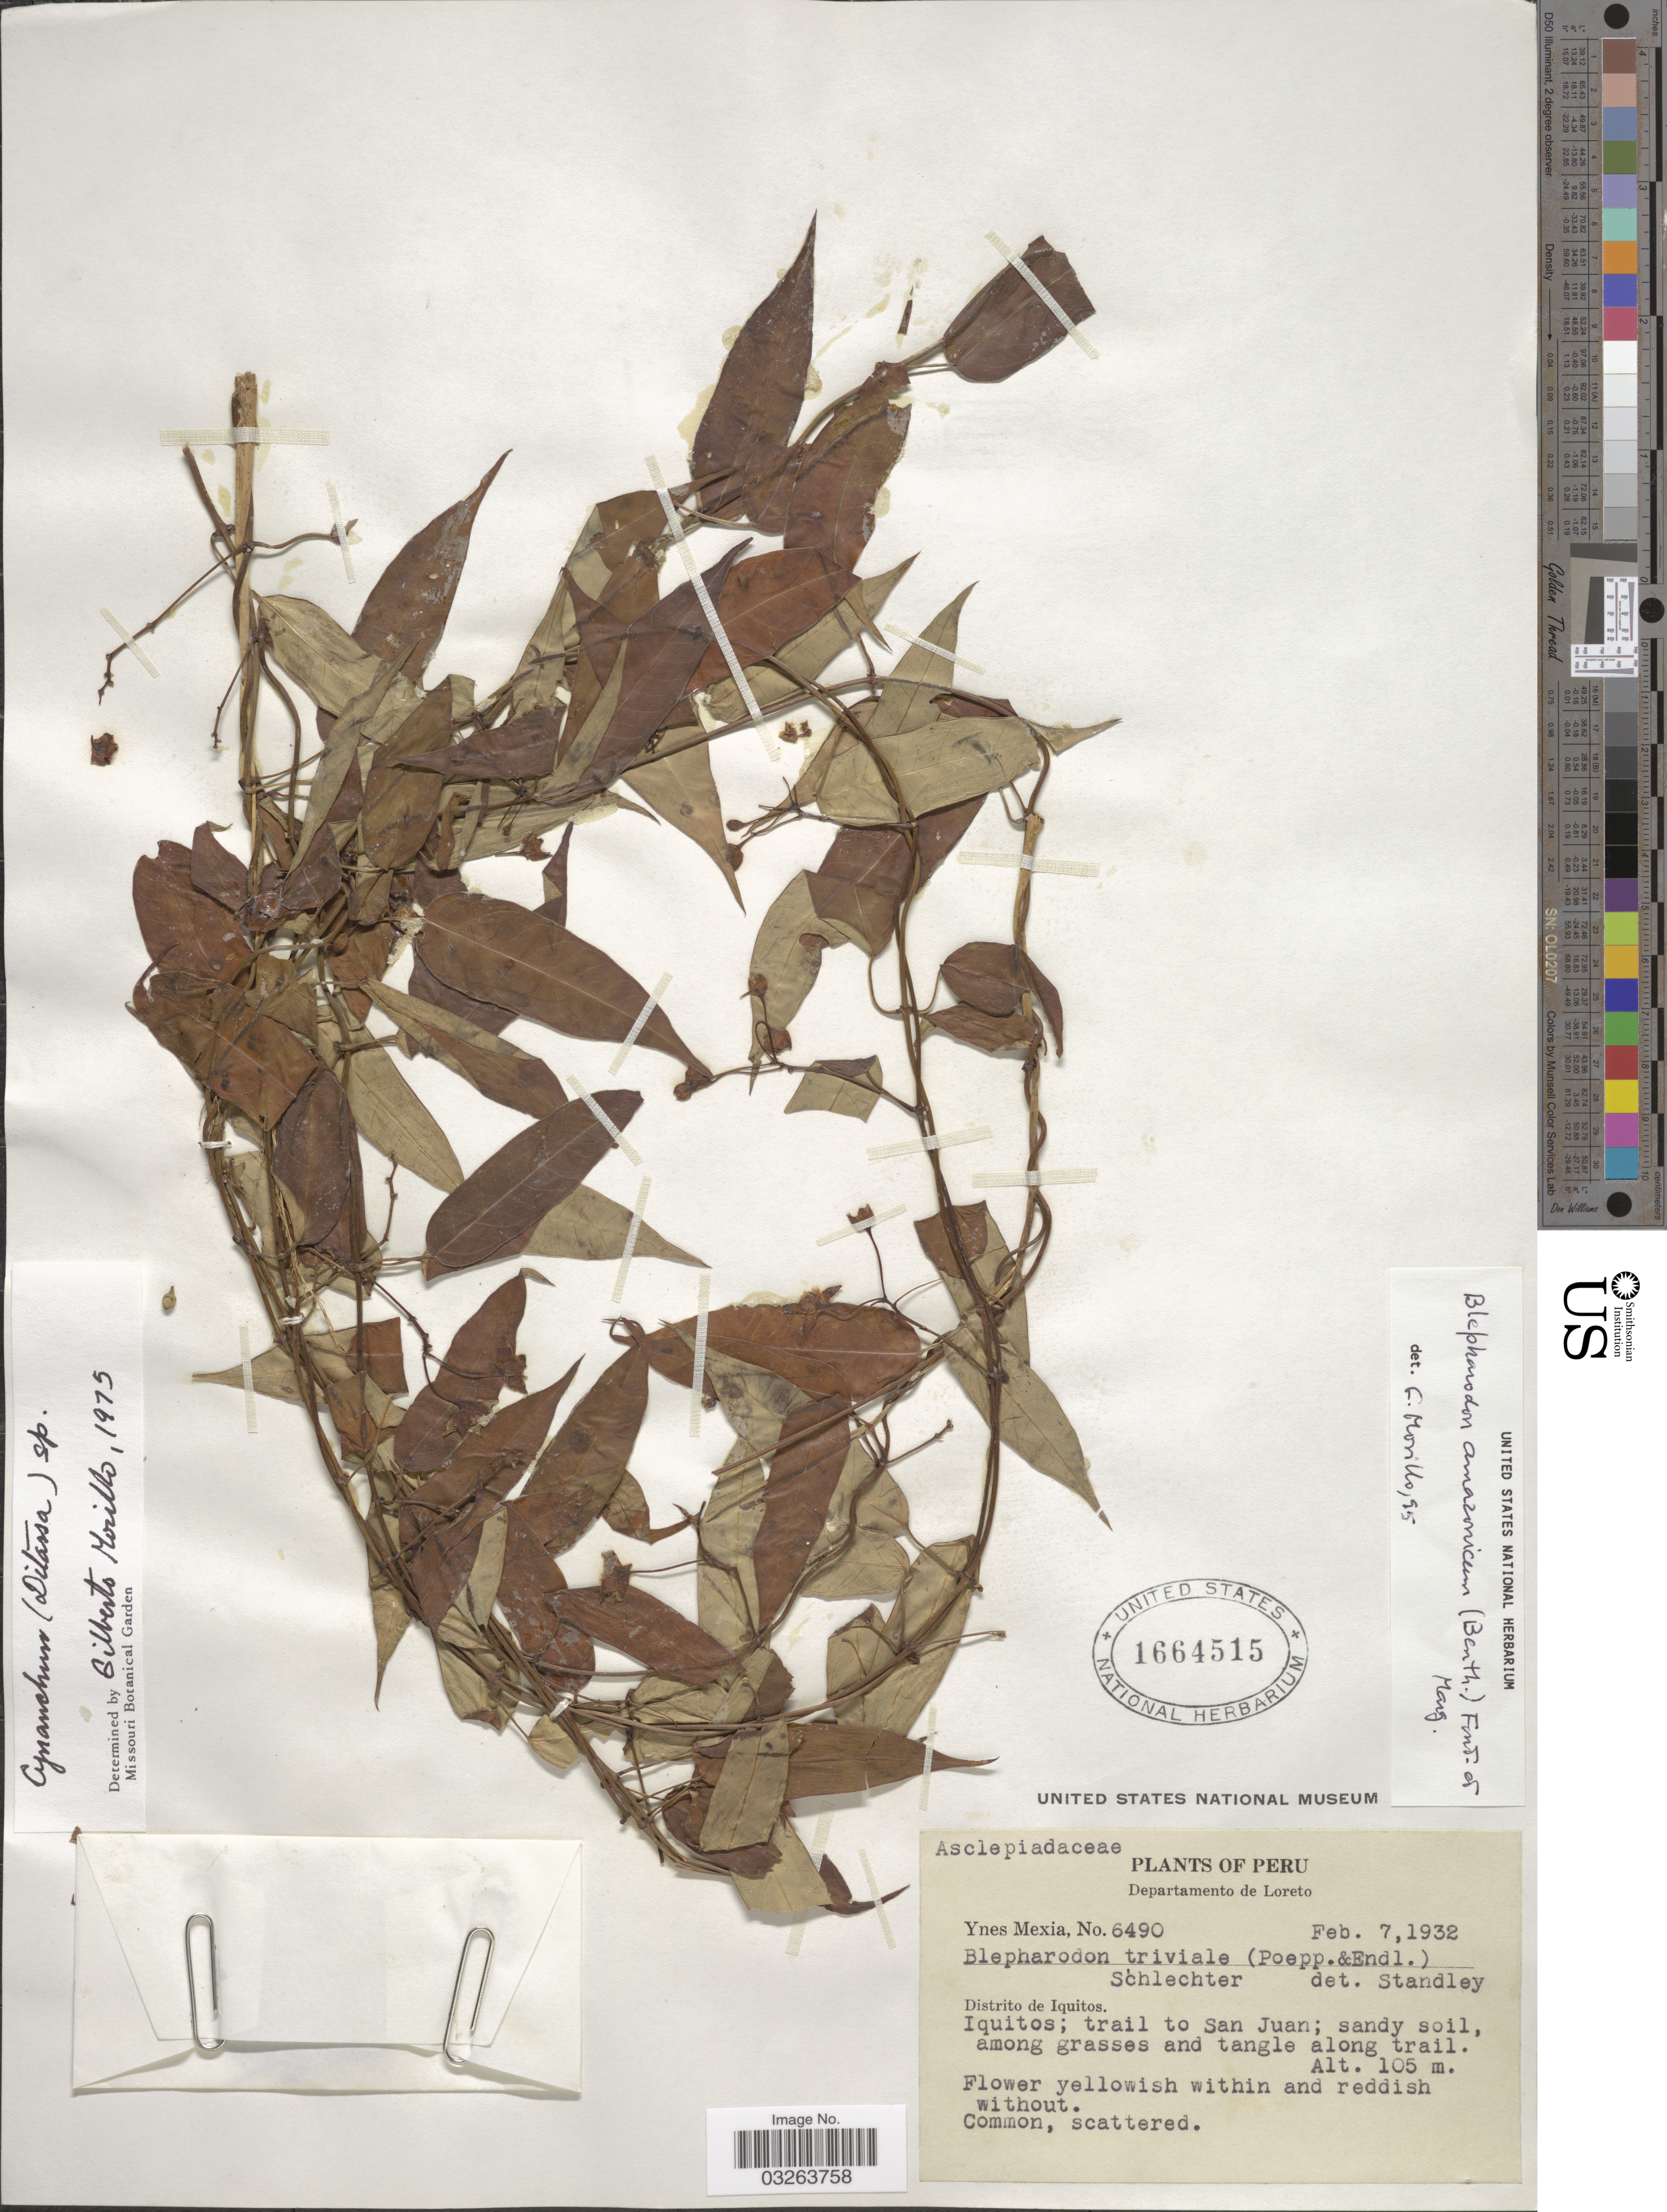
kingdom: Plantae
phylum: Tracheophyta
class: Magnoliopsida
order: Gentianales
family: Apocynaceae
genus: Blepharodon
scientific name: Blepharodon amazonicum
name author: (Benth.) Fontella & Marquete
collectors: Y. Mexia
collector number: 6490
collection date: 1932-02-07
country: Peru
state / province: Loreto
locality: Departamento de Loreto. Distrito de Iquitos. Iquitos; trail to San Juan.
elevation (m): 105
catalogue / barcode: US 1664515